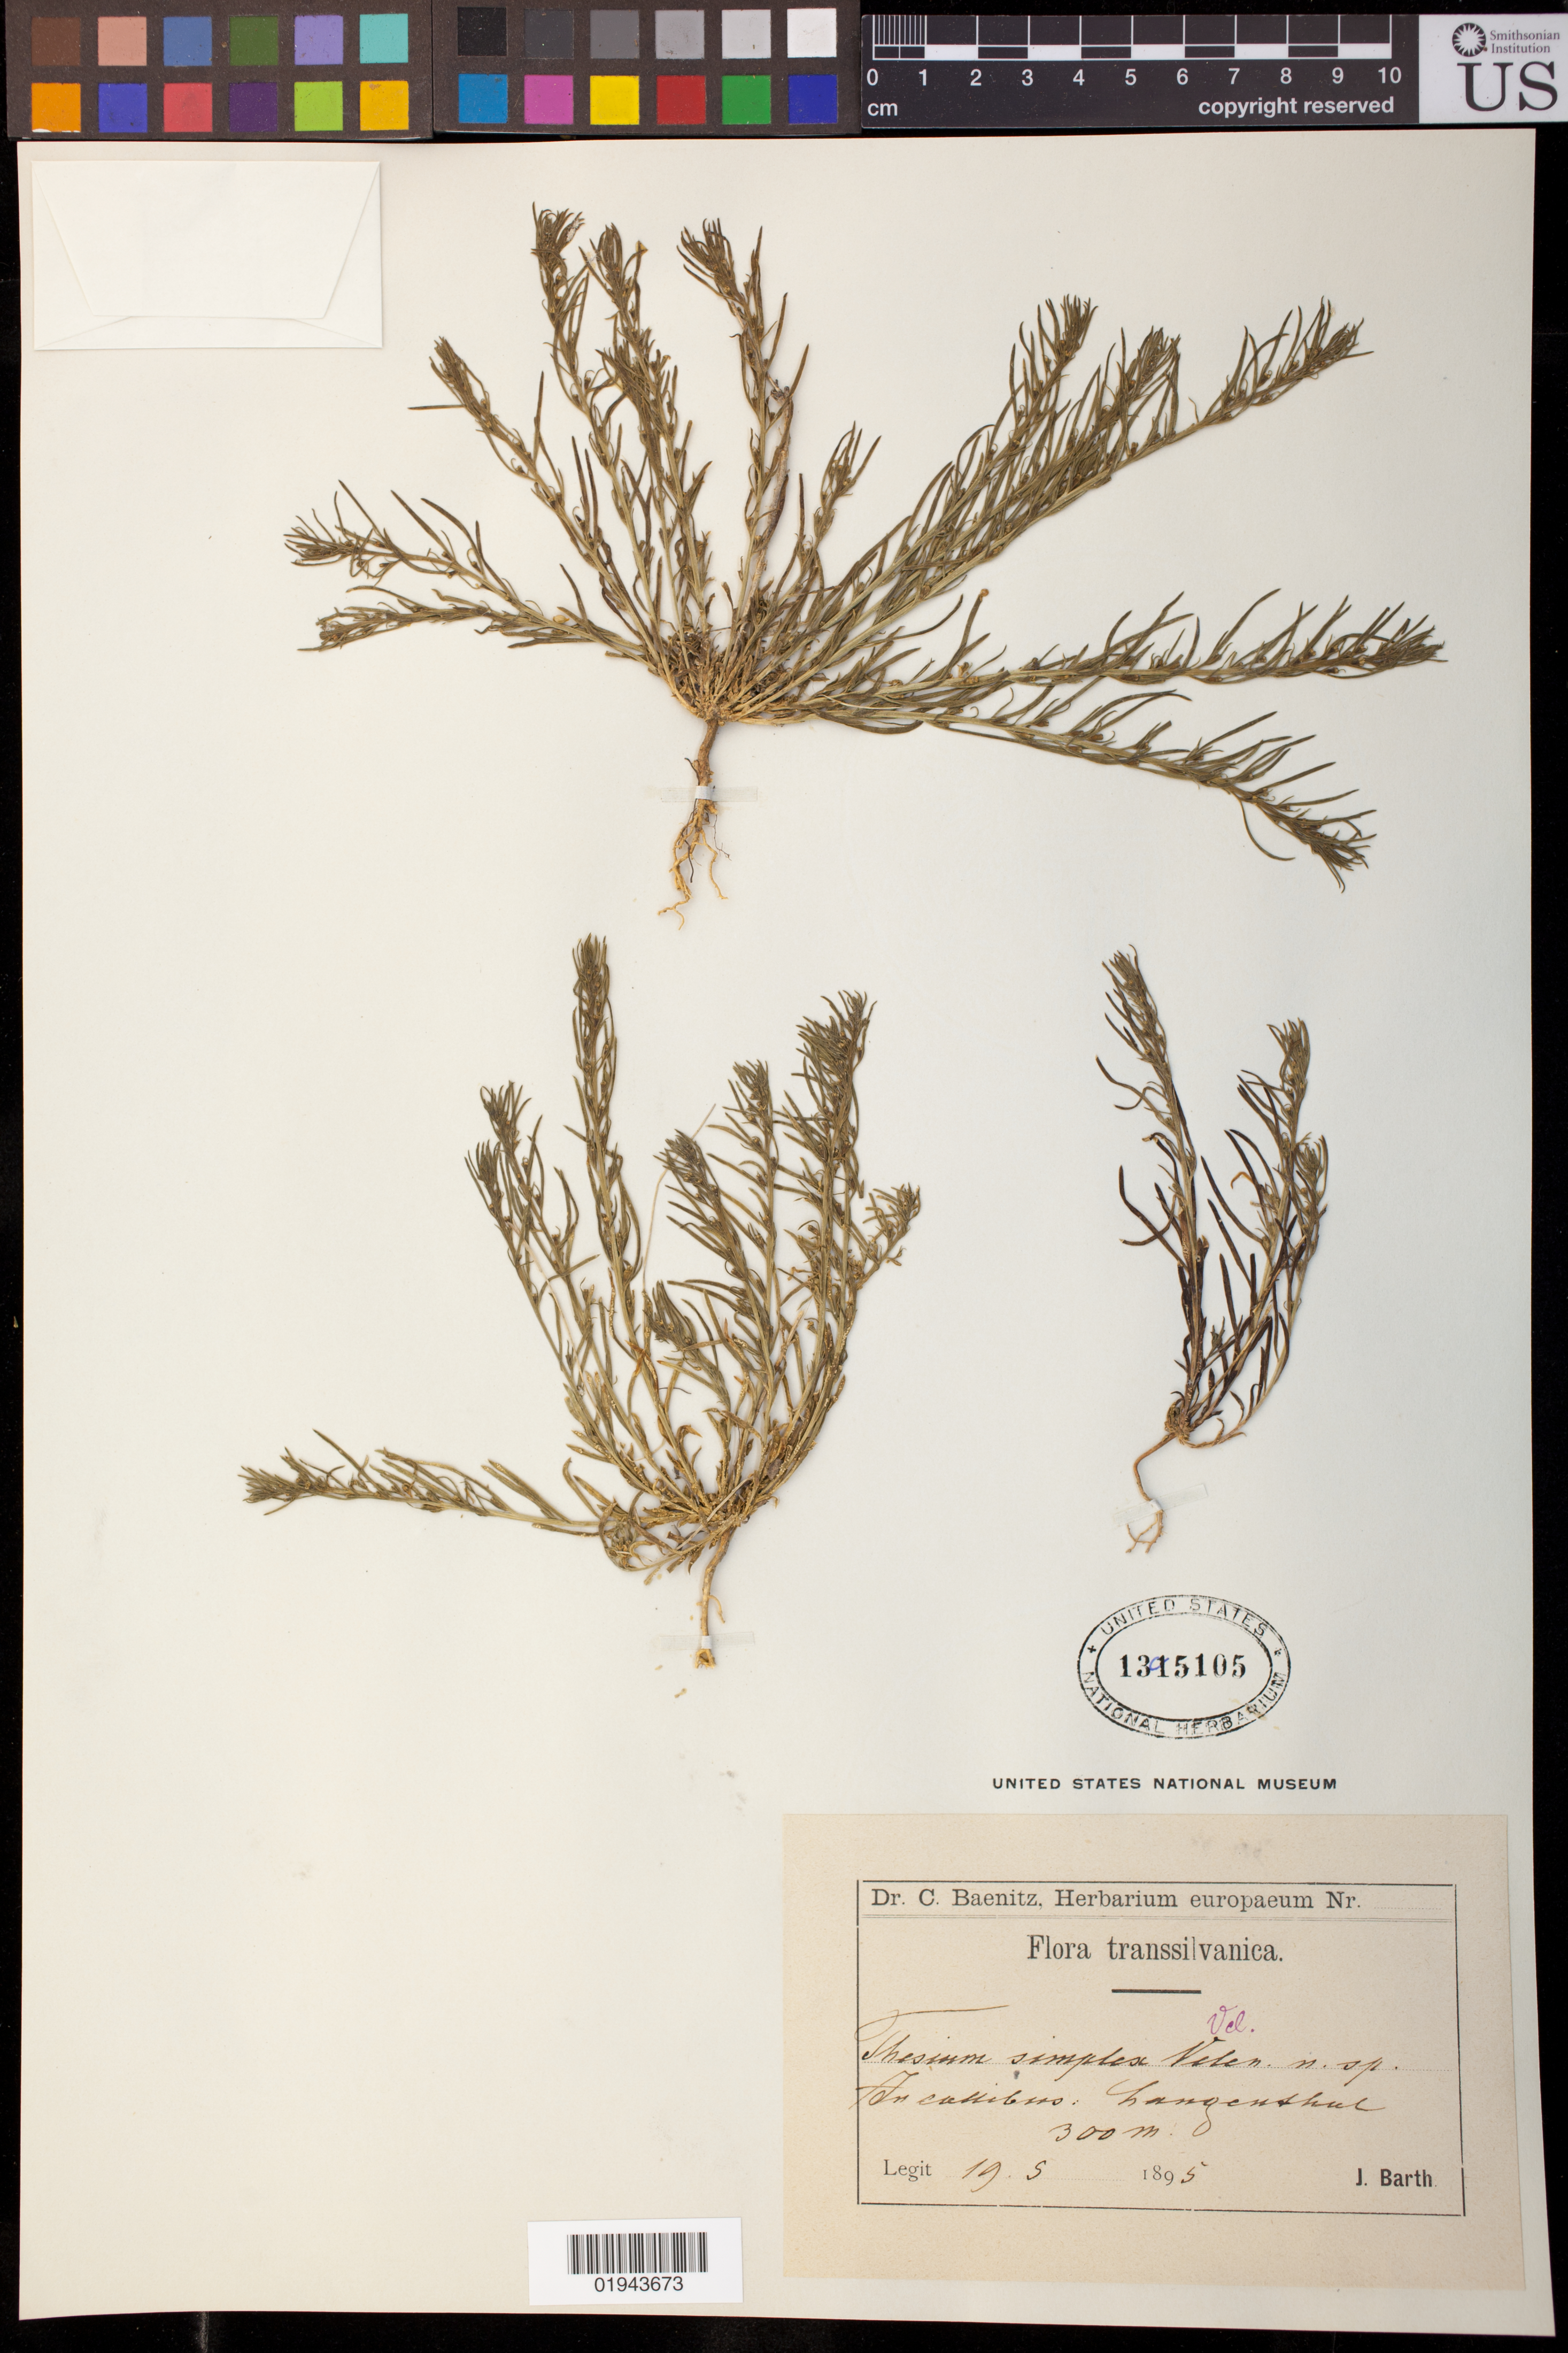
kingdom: Plantae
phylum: Tracheophyta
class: Magnoliopsida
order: Santalales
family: Thesiaceae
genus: Thesium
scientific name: Thesium simplex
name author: Velen.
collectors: J. Barth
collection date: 1895-05-19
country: Romania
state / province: Alba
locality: Langenthal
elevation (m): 300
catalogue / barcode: US 1395105